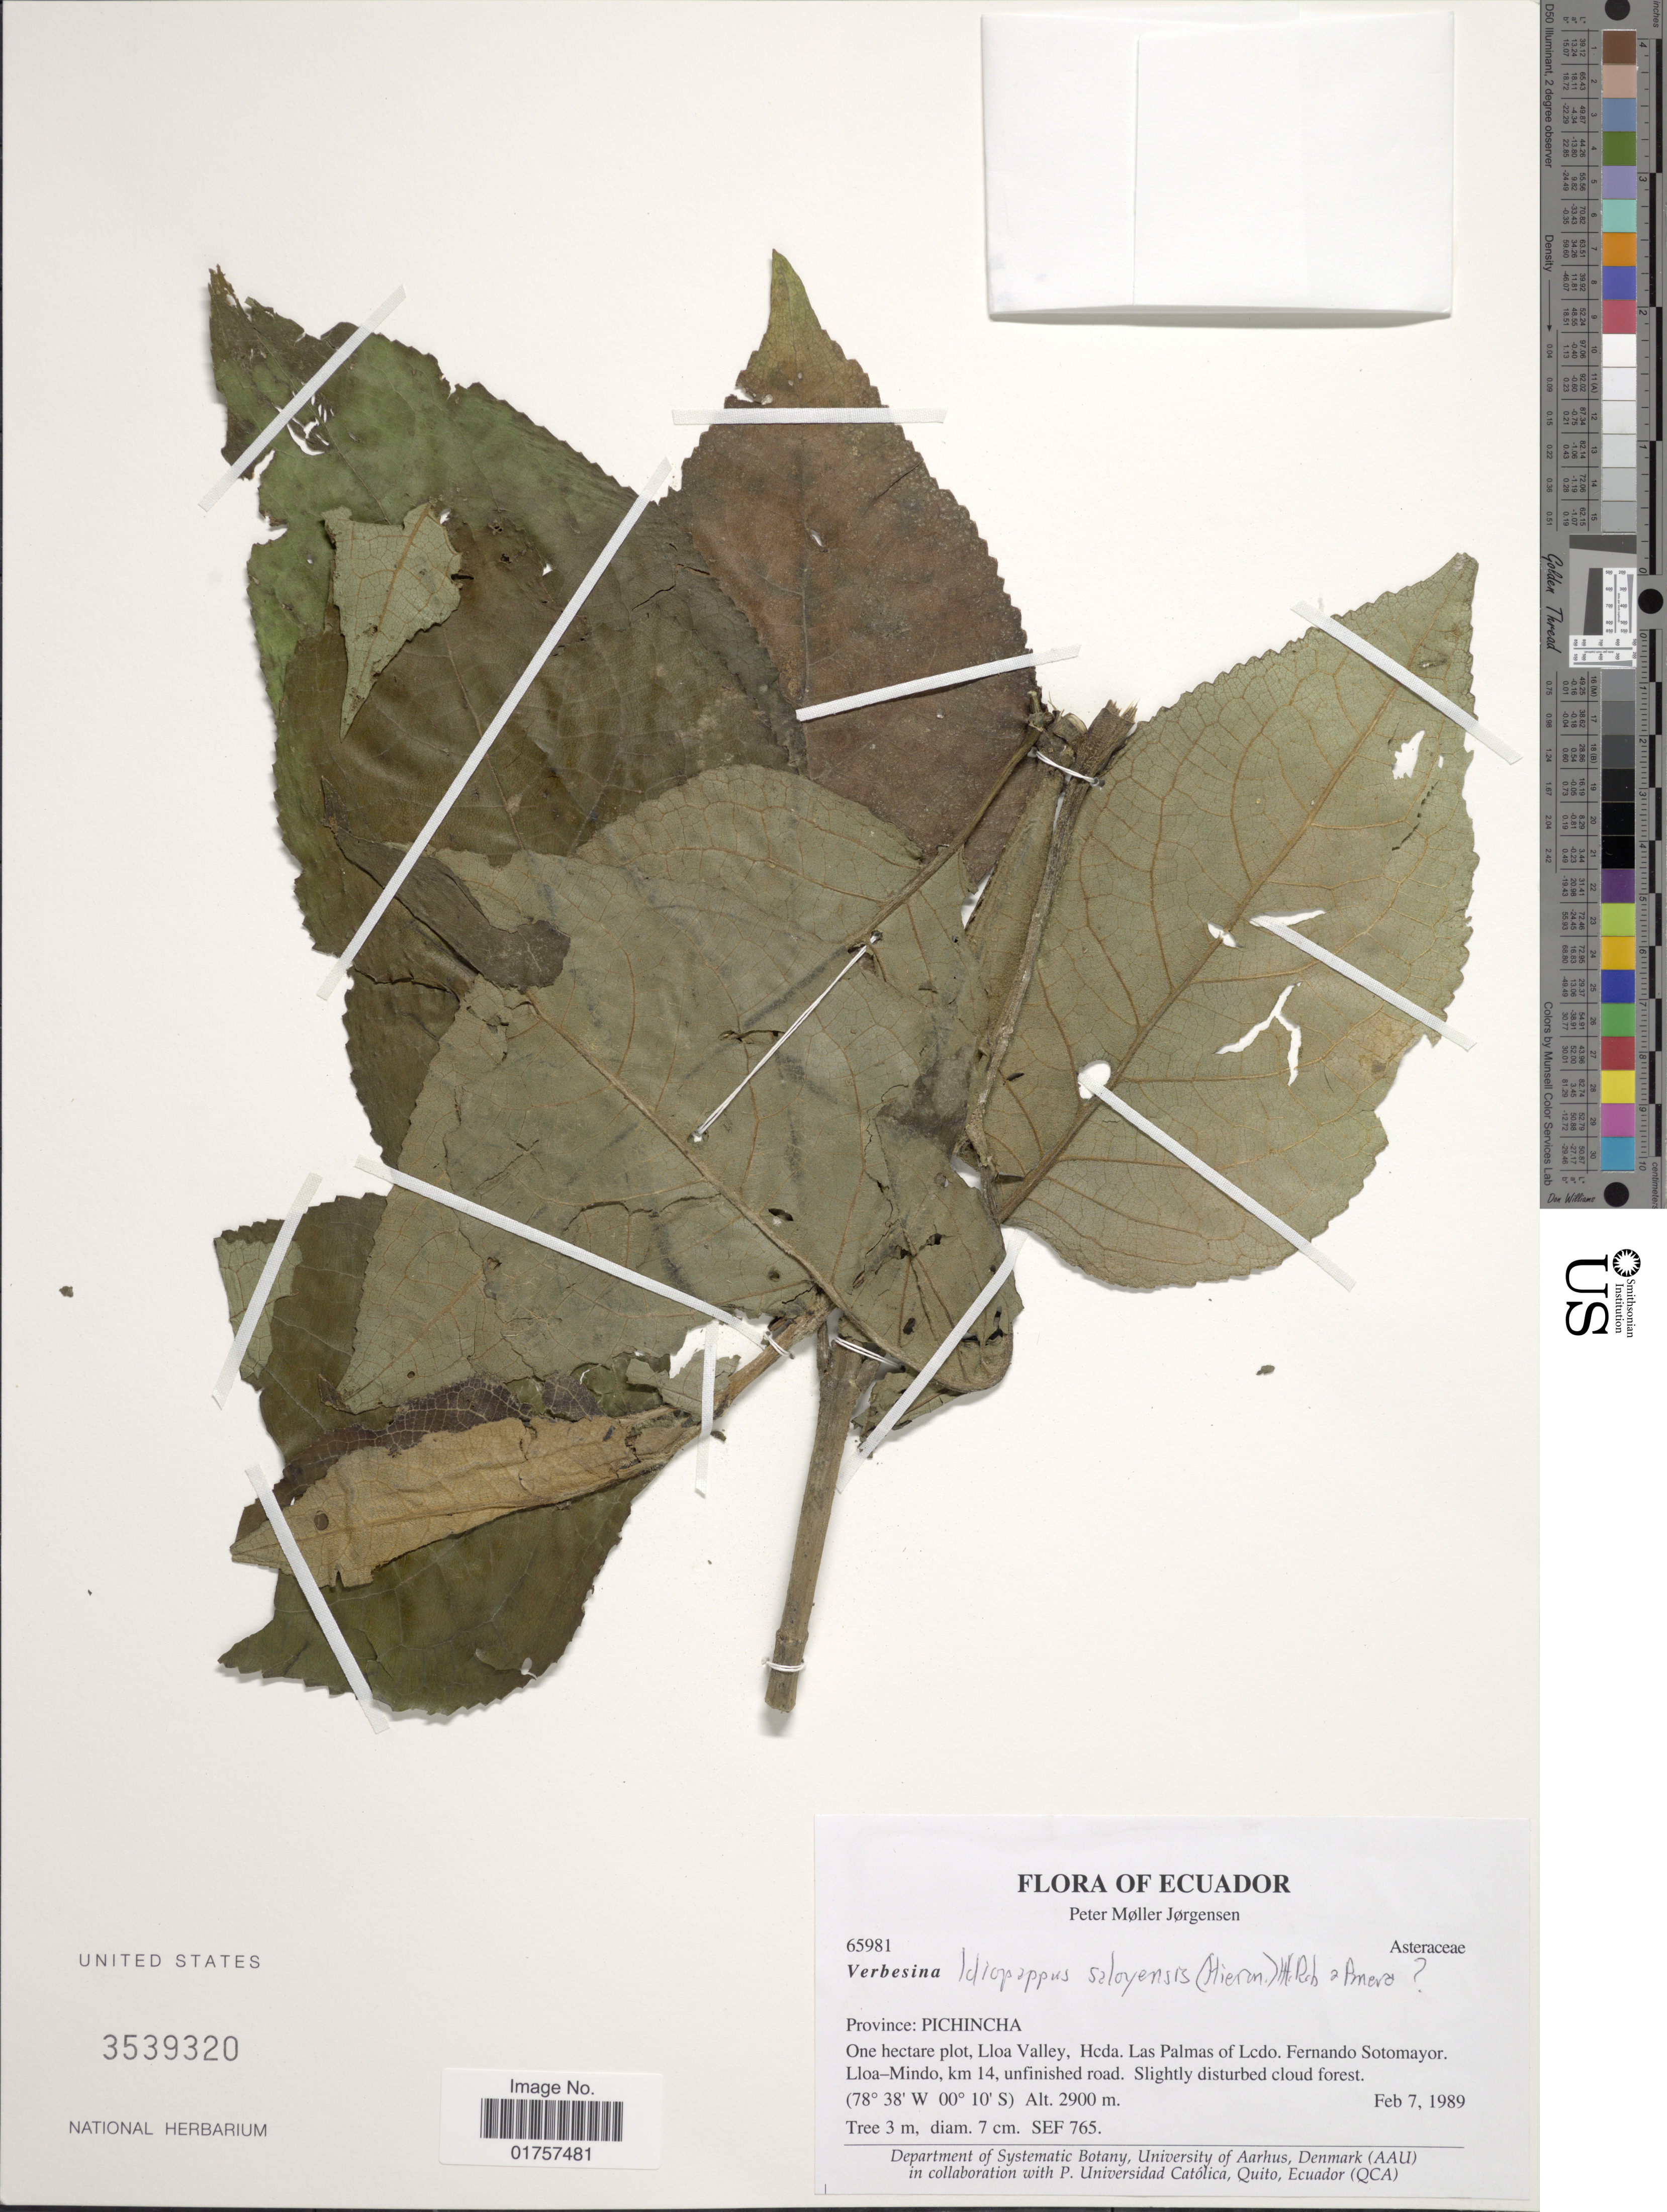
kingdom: Plantae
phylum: Tracheophyta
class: Magnoliopsida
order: Asterales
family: Asteraceae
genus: Idiopappus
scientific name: Idiopappus saloyensis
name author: (Domke) H. Rob. & Panero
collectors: P. M. Jørgensen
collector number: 65981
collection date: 1989-02-07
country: Ecuador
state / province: Pichincha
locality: One hectare plot, Lloa Valley, Hcda. Las Palmas of Lcdo. Fernando Sotomayor. Lloa-Mindo, km 14, unfinished road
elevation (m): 2900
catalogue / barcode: US 3539320